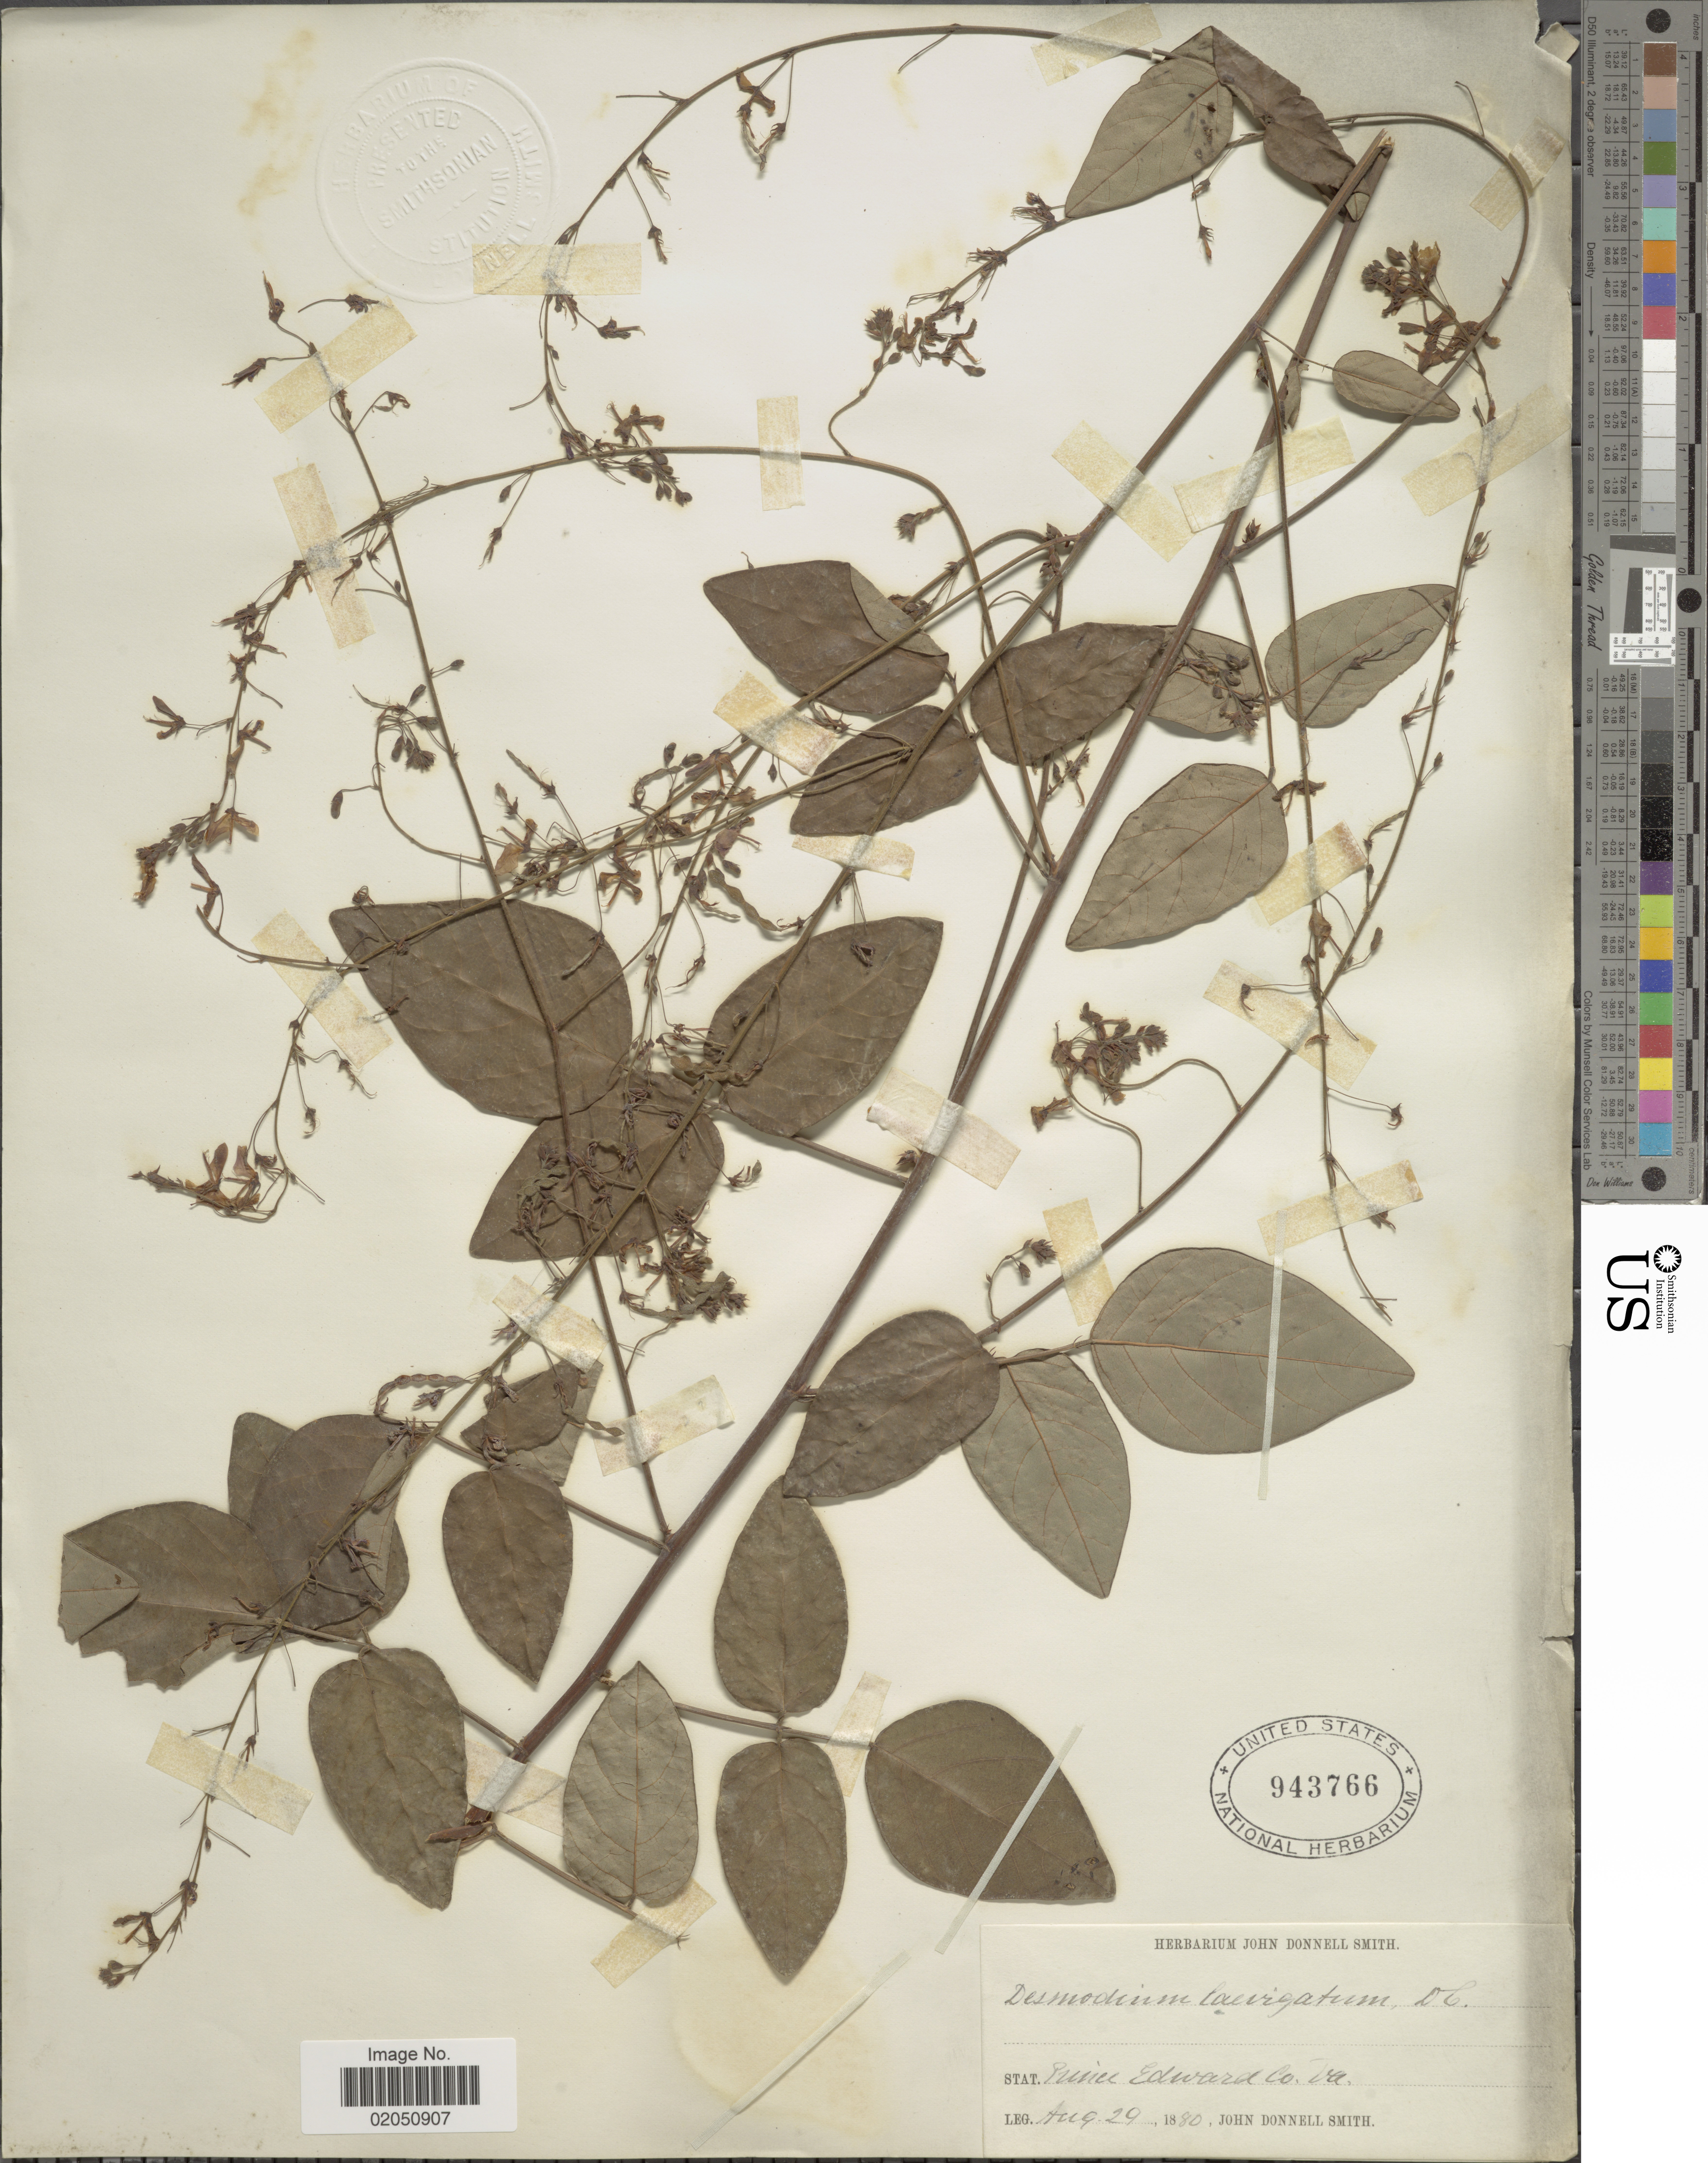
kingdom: Plantae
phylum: Tracheophyta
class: Magnoliopsida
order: Fabales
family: Fabaceae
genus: Desmodium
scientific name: Desmodium laevigatum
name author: (Nutt.) DC.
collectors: J. Donnell Smith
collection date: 1880-08-29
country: United States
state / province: Virginia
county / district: Prince Edward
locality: Prince Edward Co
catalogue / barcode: US 943766